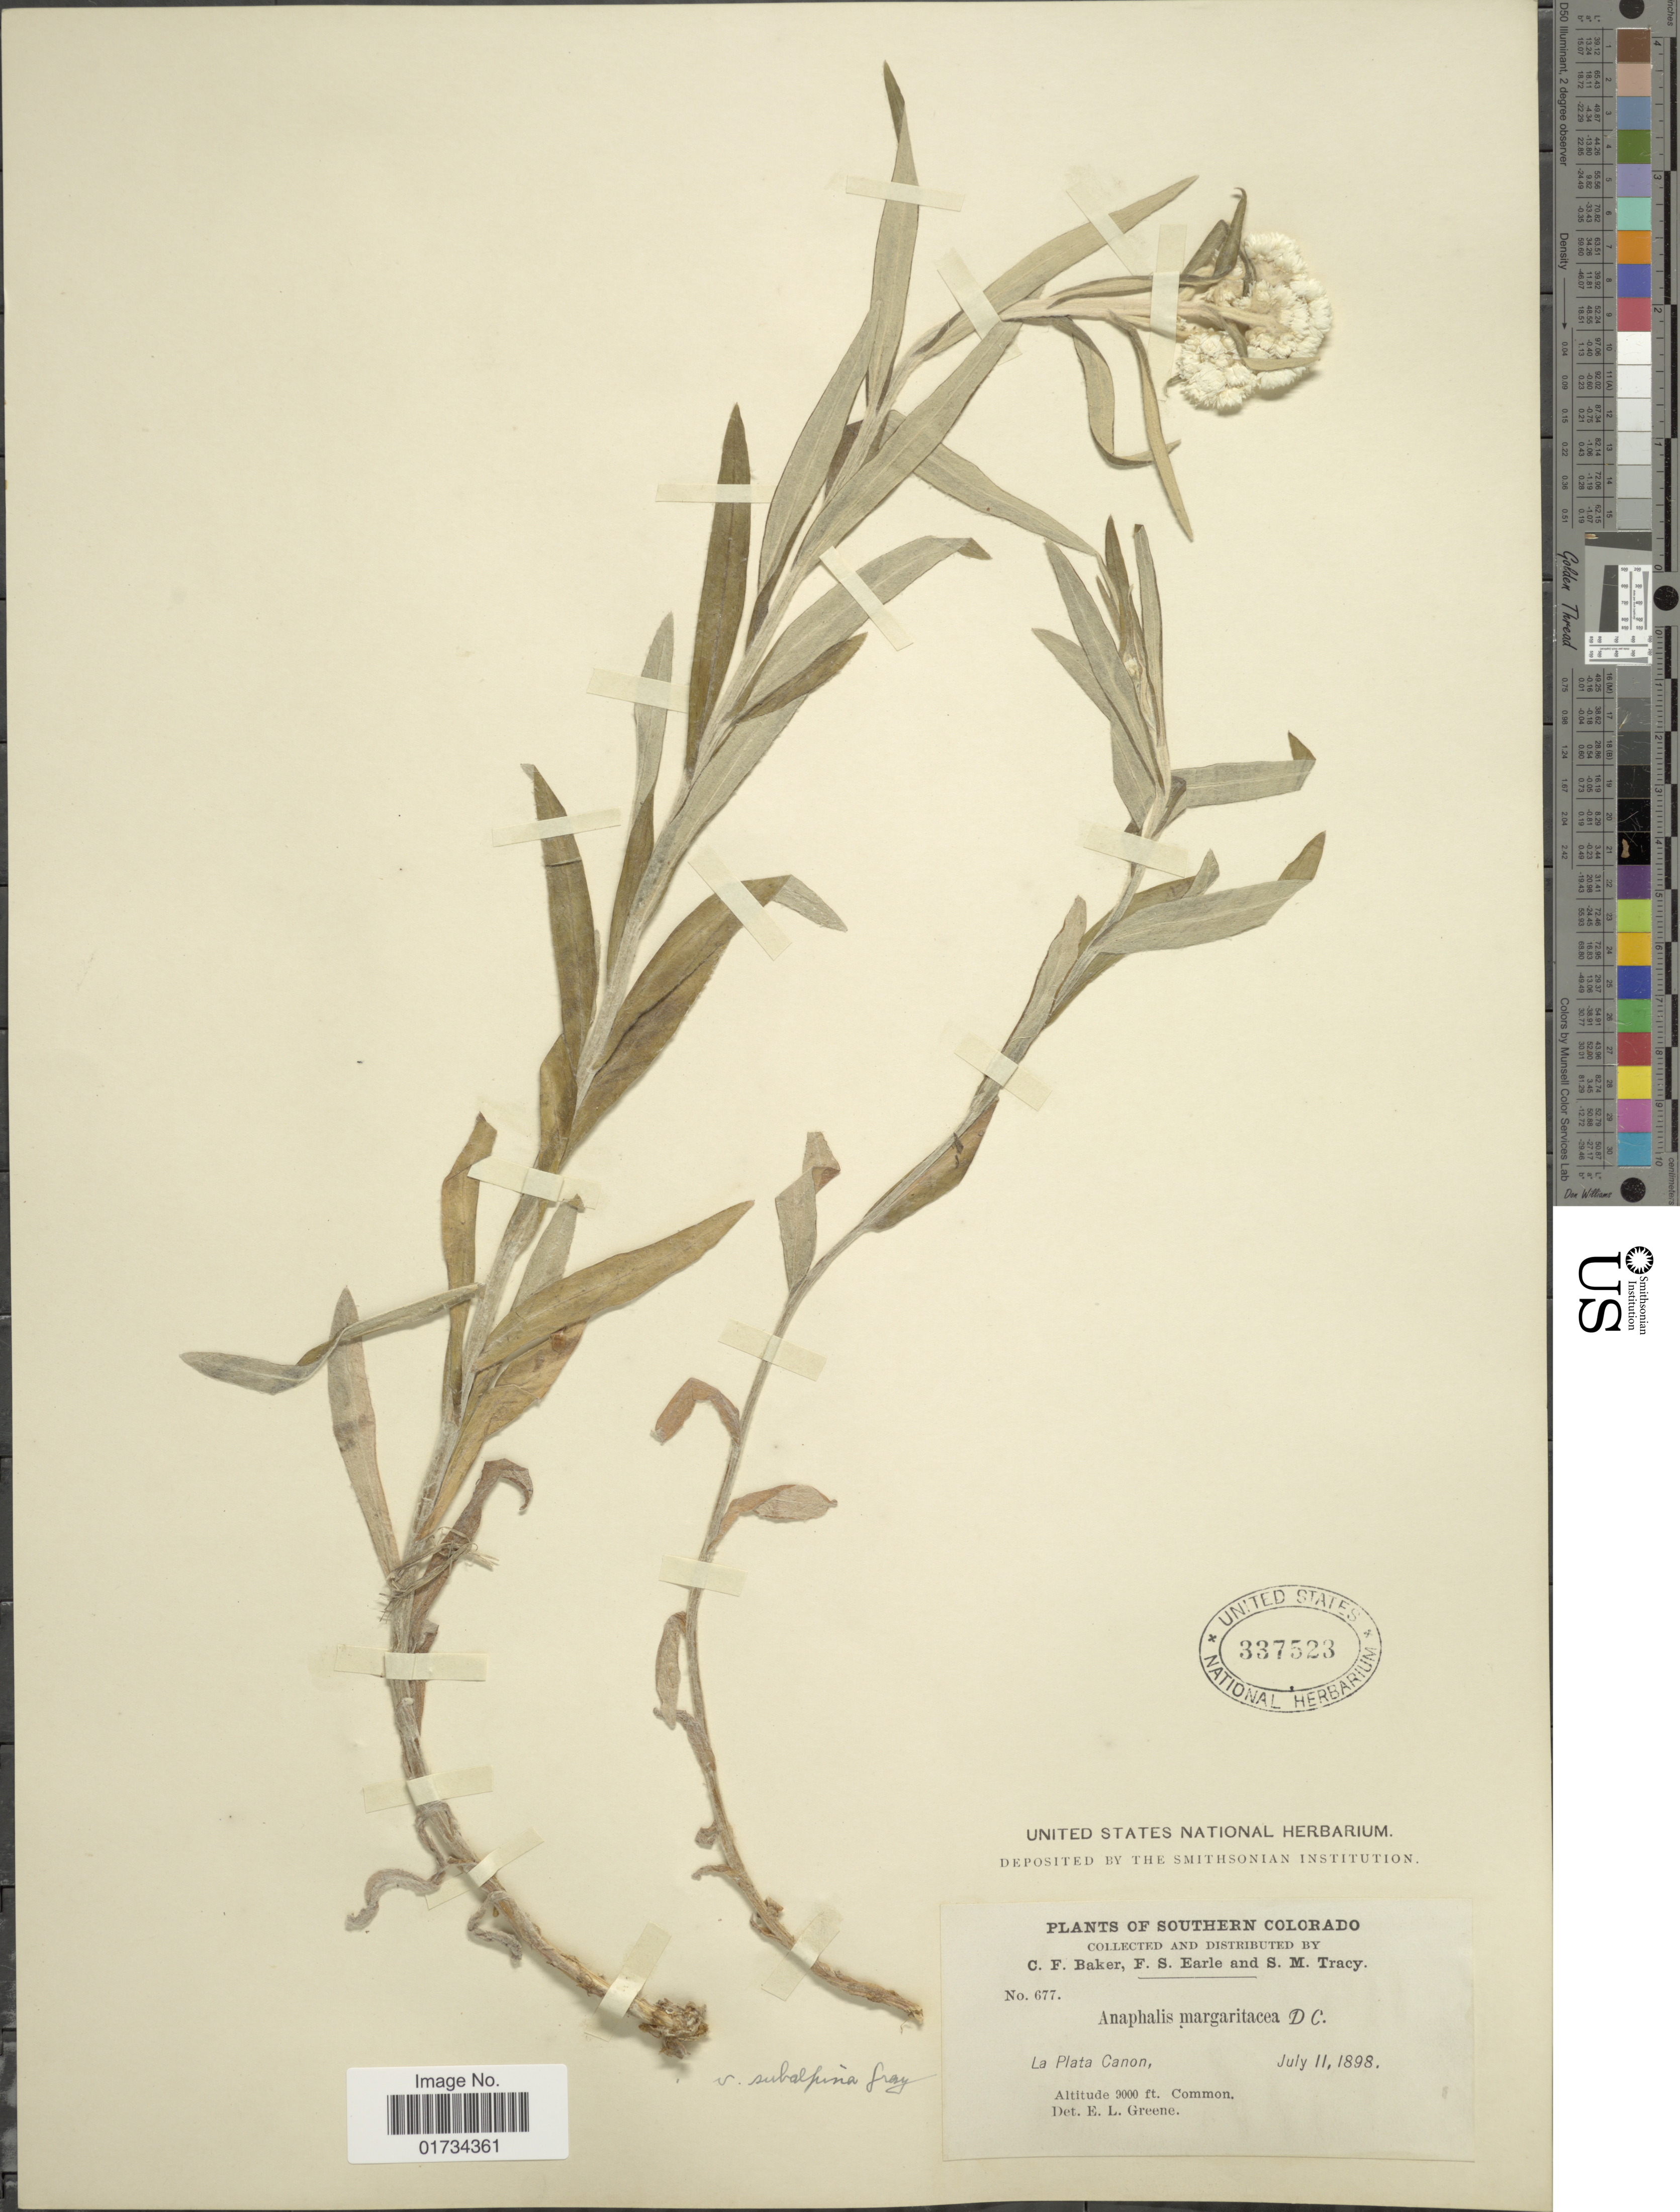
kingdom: Plantae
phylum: Tracheophyta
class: Magnoliopsida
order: Asterales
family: Asteraceae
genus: Anaphalis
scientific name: Anaphalis subalpina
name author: (A. Gray) Rydb.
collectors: C. F. Baker, F. S. Earle & S. M. Tracy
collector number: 677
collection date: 1898-07-11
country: United States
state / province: Colorado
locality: Southern Colorado. La Plata Canon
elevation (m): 2743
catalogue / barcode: US 337523